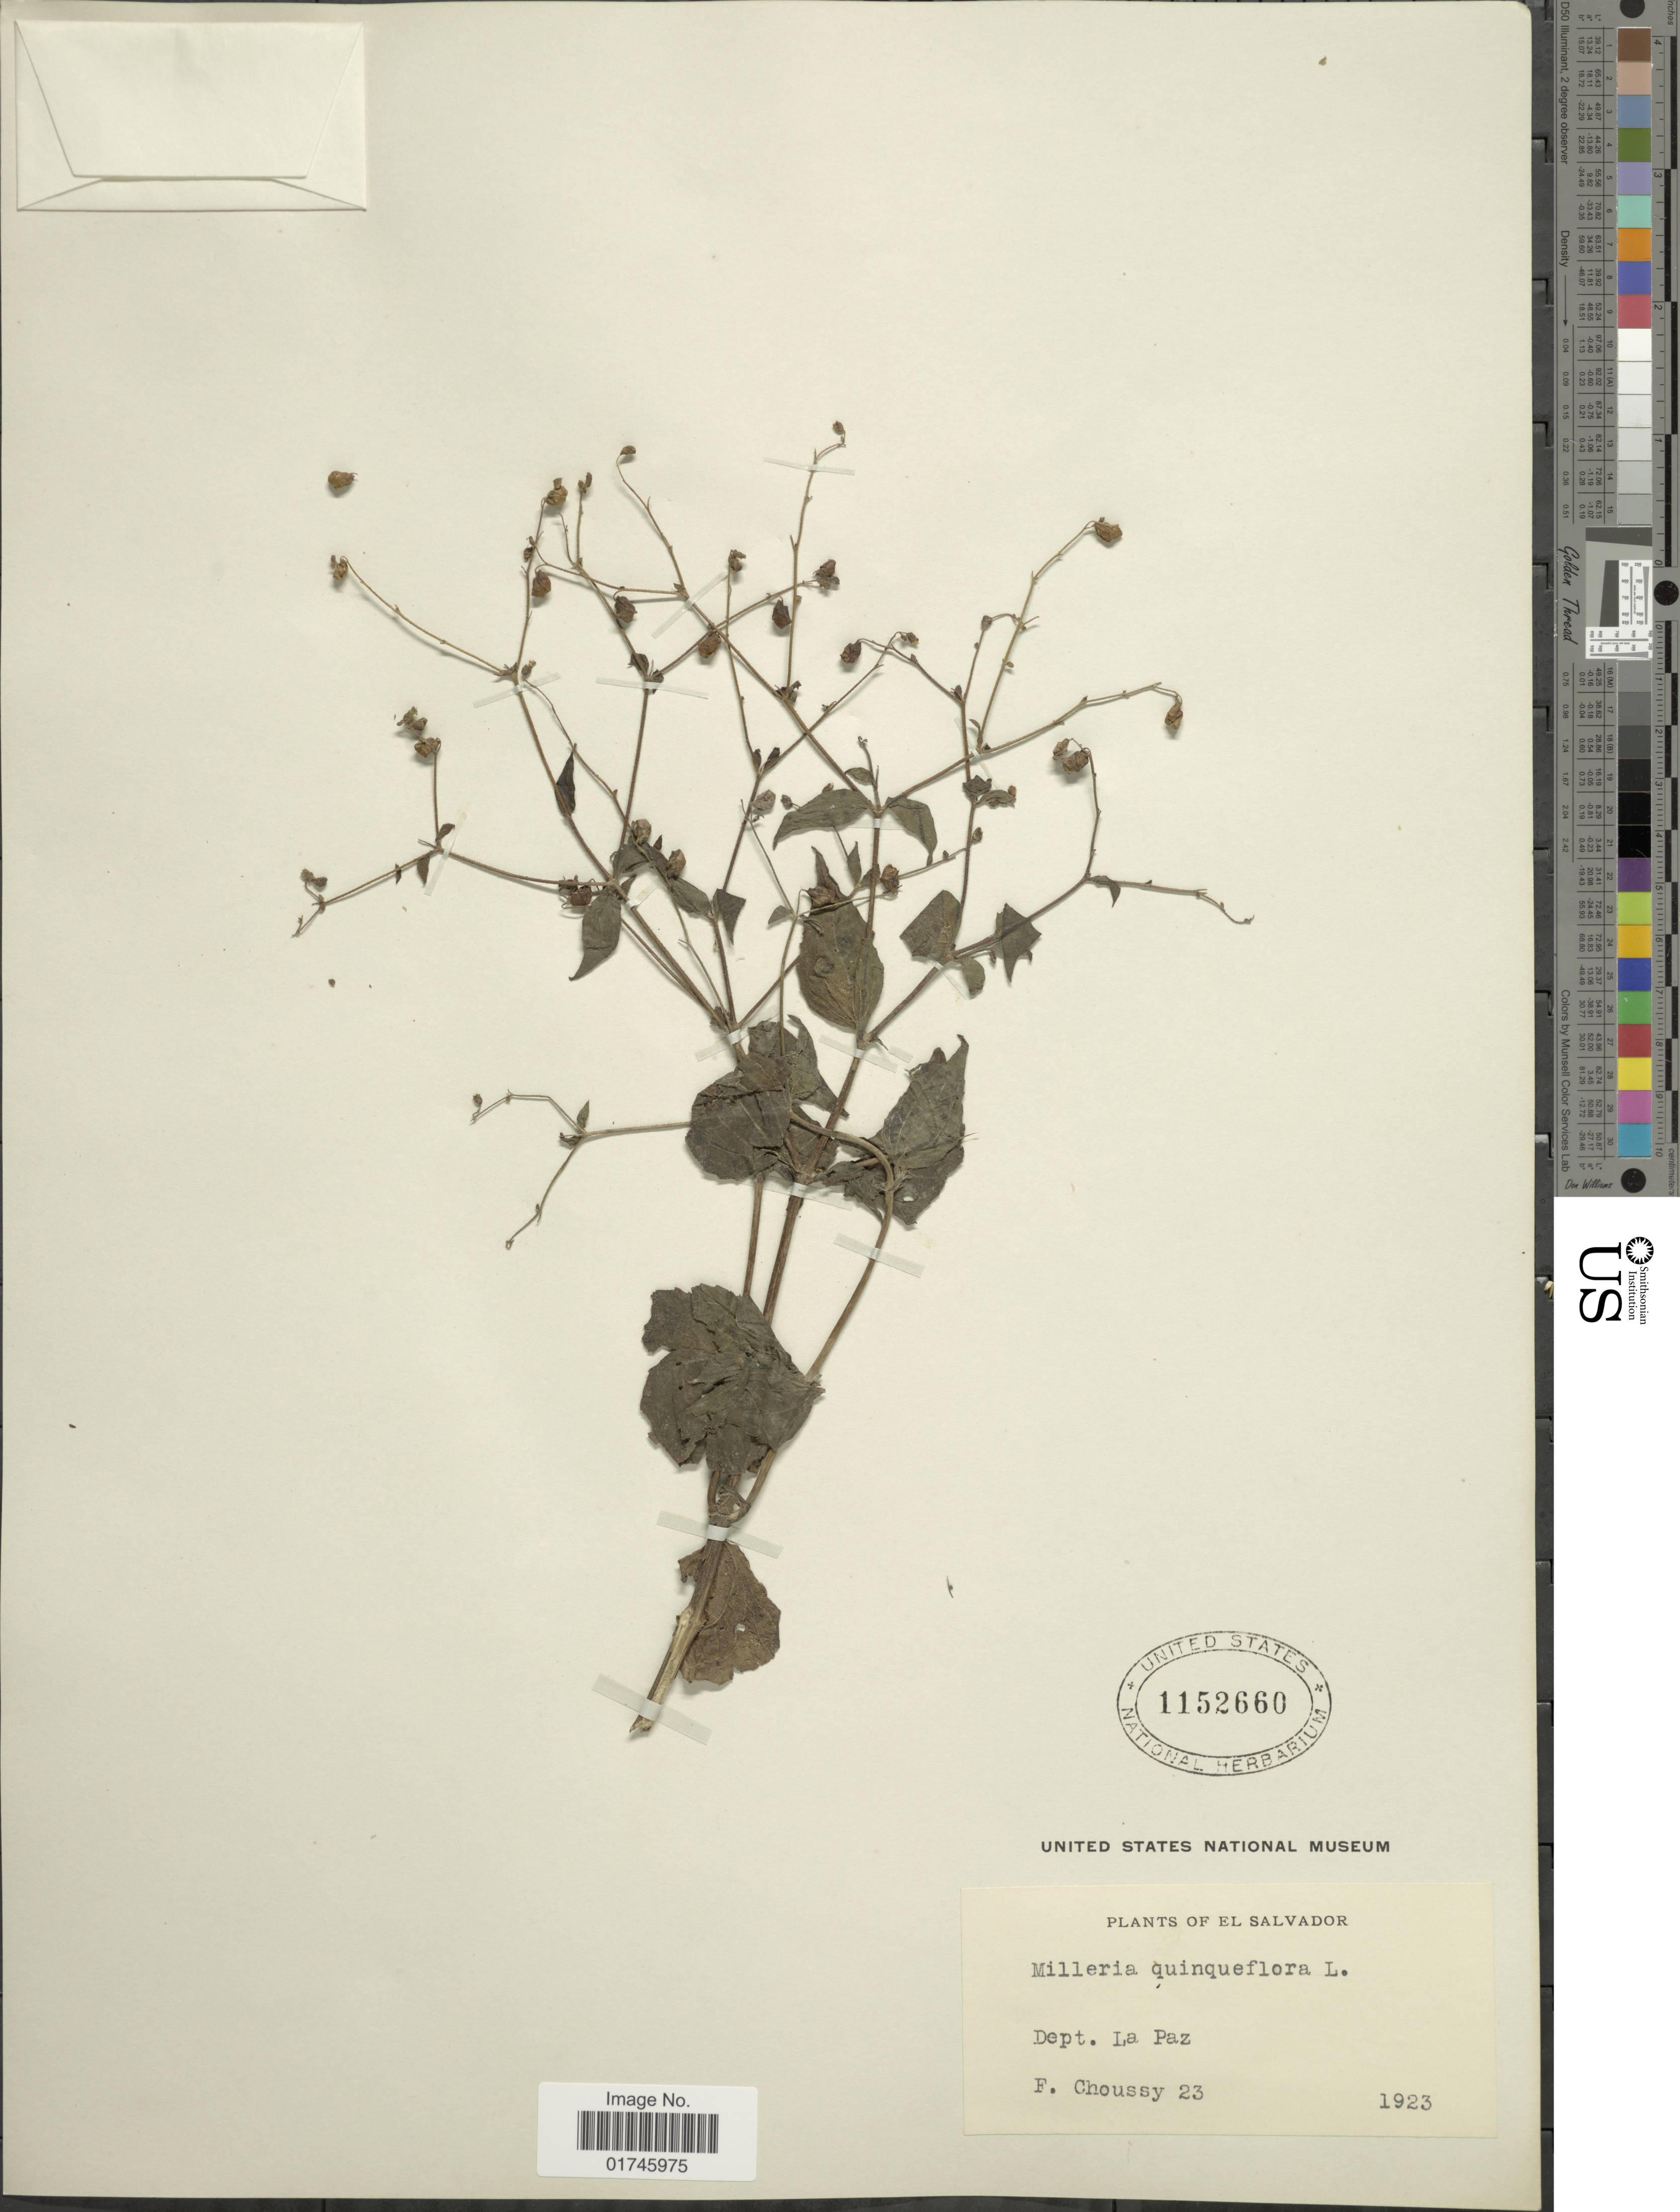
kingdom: Plantae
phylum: Tracheophyta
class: Magnoliopsida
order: Asterales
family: Asteraceae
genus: Milleria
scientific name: Milleria quinqueflora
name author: L.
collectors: F. Choussy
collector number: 23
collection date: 1923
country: El Salvador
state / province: La Paz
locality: Dept. La Paz.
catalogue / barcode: US 1152660